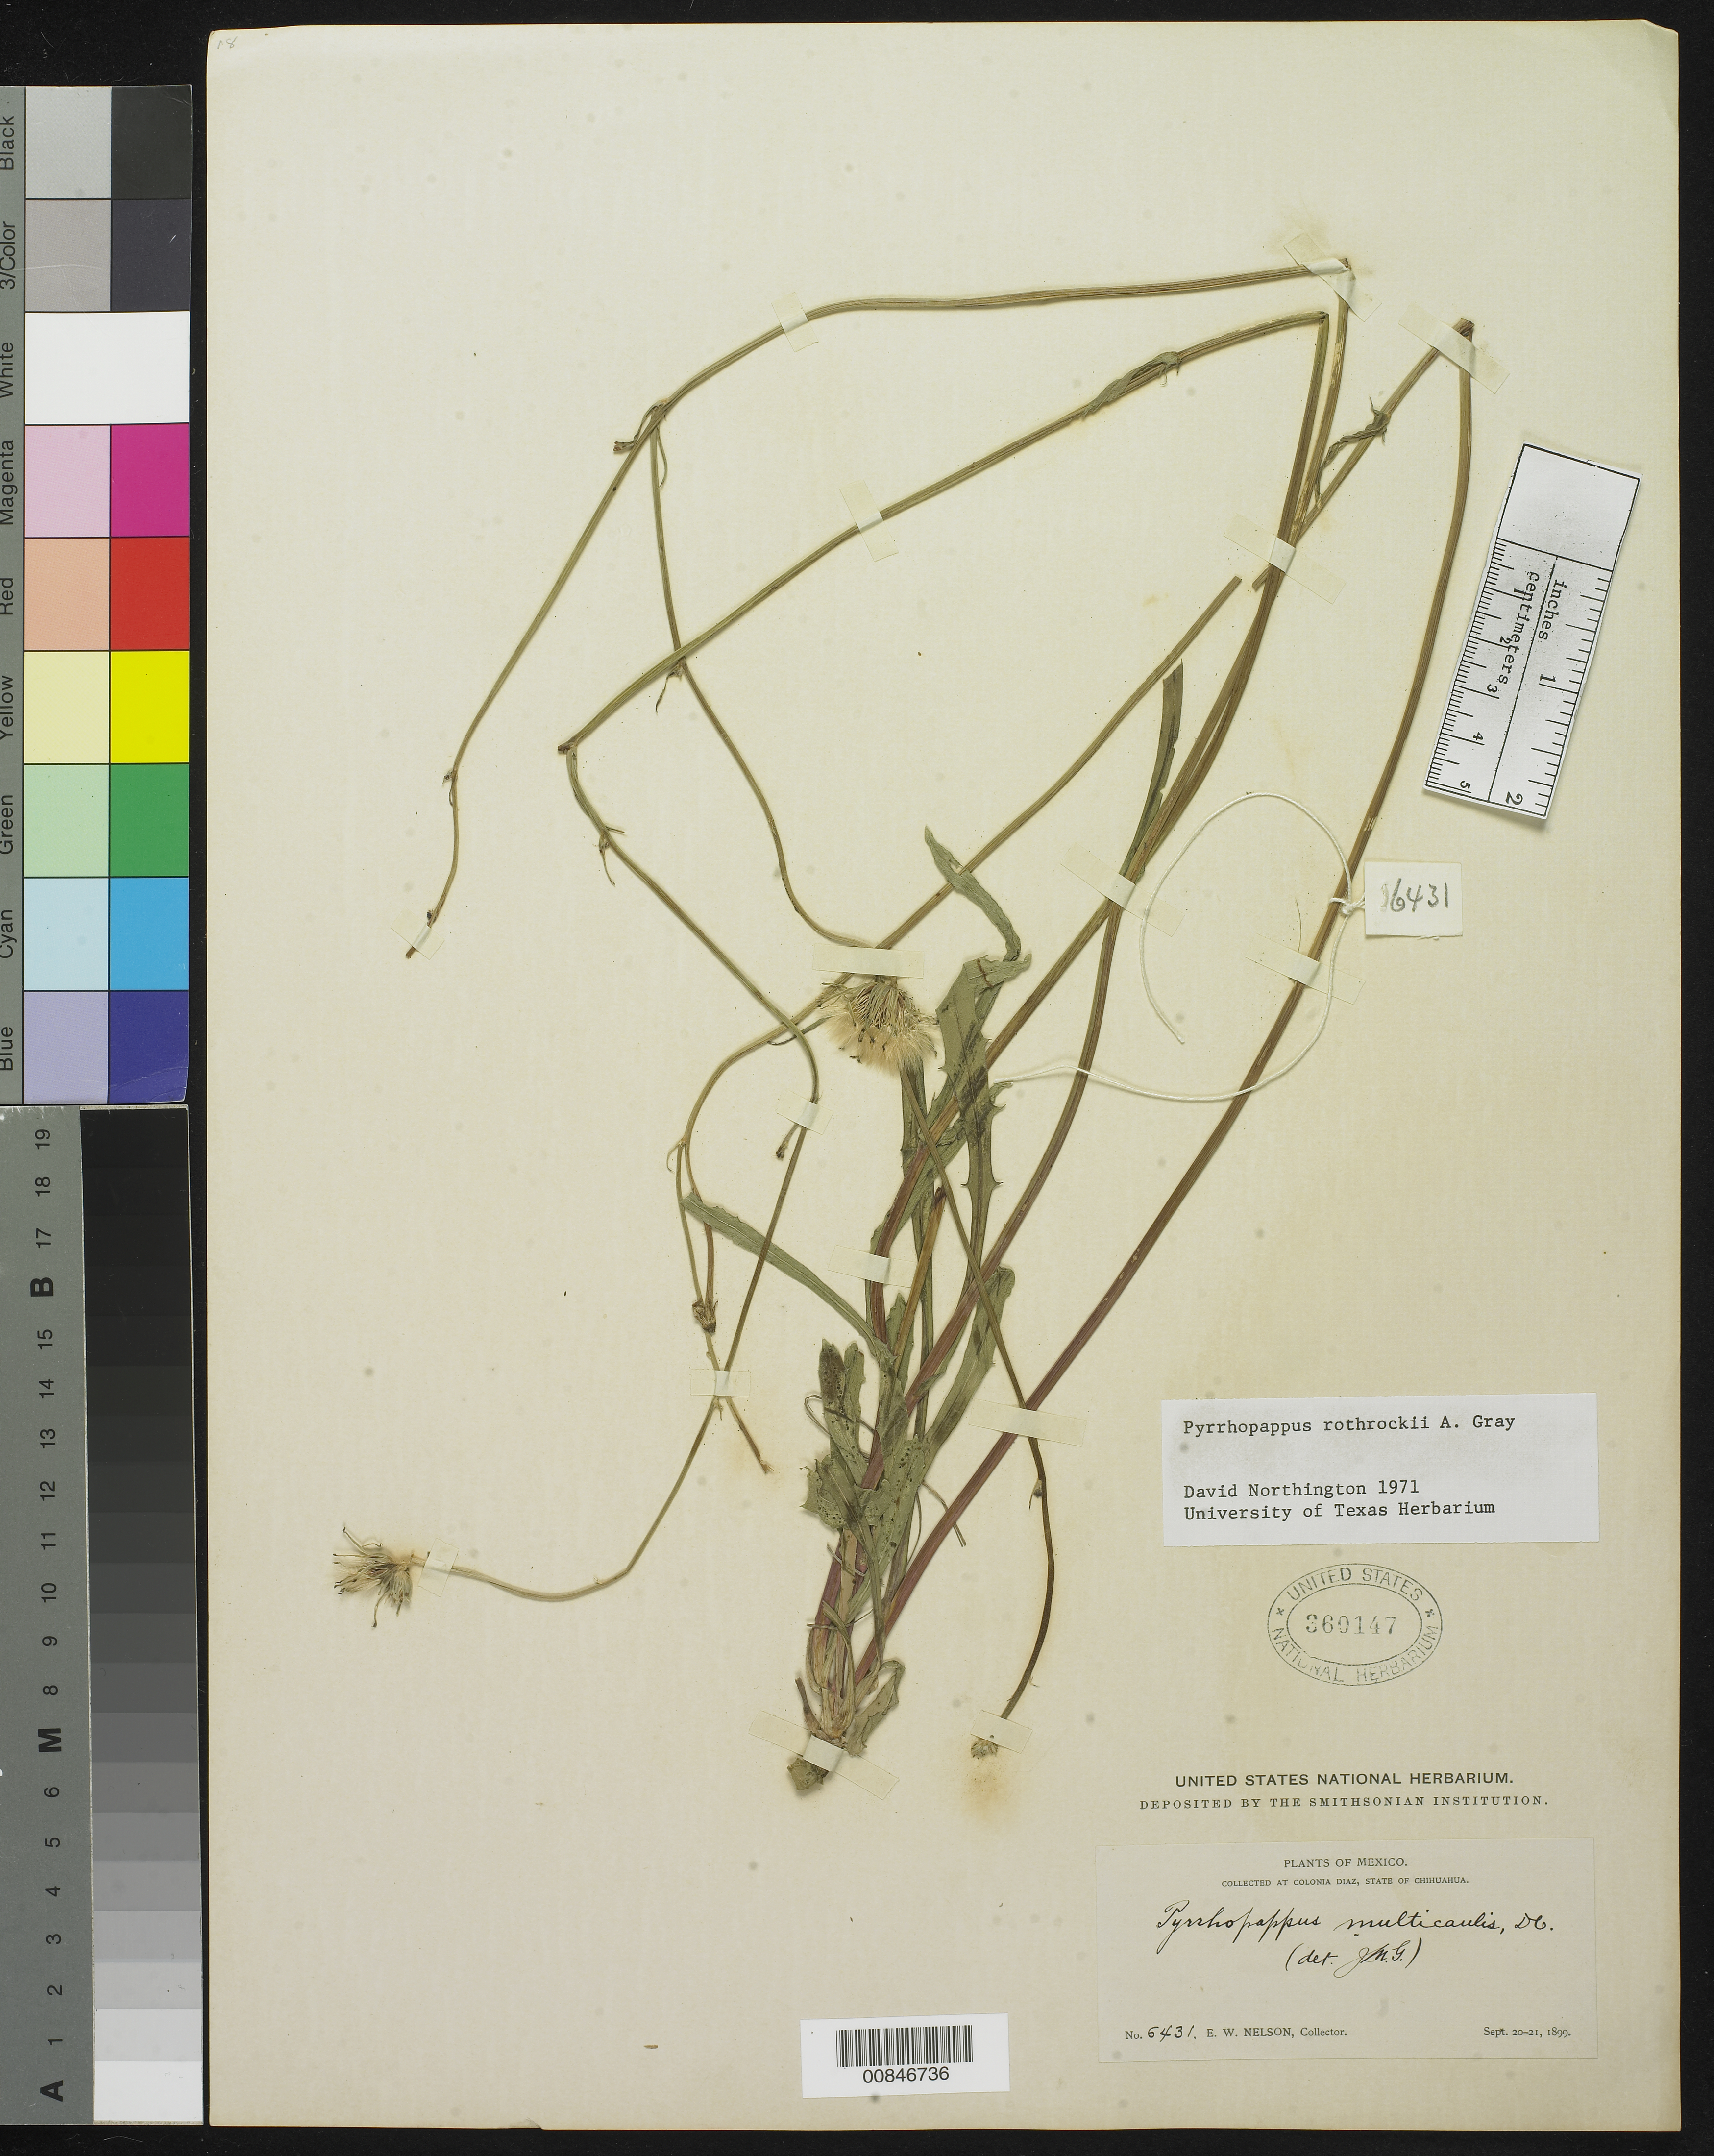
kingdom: Plantae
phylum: Tracheophyta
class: Magnoliopsida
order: Asterales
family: Asteraceae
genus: Pyrrhopappus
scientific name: Pyrrhopappus rothrockii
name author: A. Gray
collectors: E. W. Nelson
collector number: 6431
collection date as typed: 20 Sep 1899 to 21 Sep 1899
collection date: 1899-09-20/1899-09-21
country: Mexico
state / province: Chihuahua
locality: Colonia Díaz, Chihuahua.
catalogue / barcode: US 360147